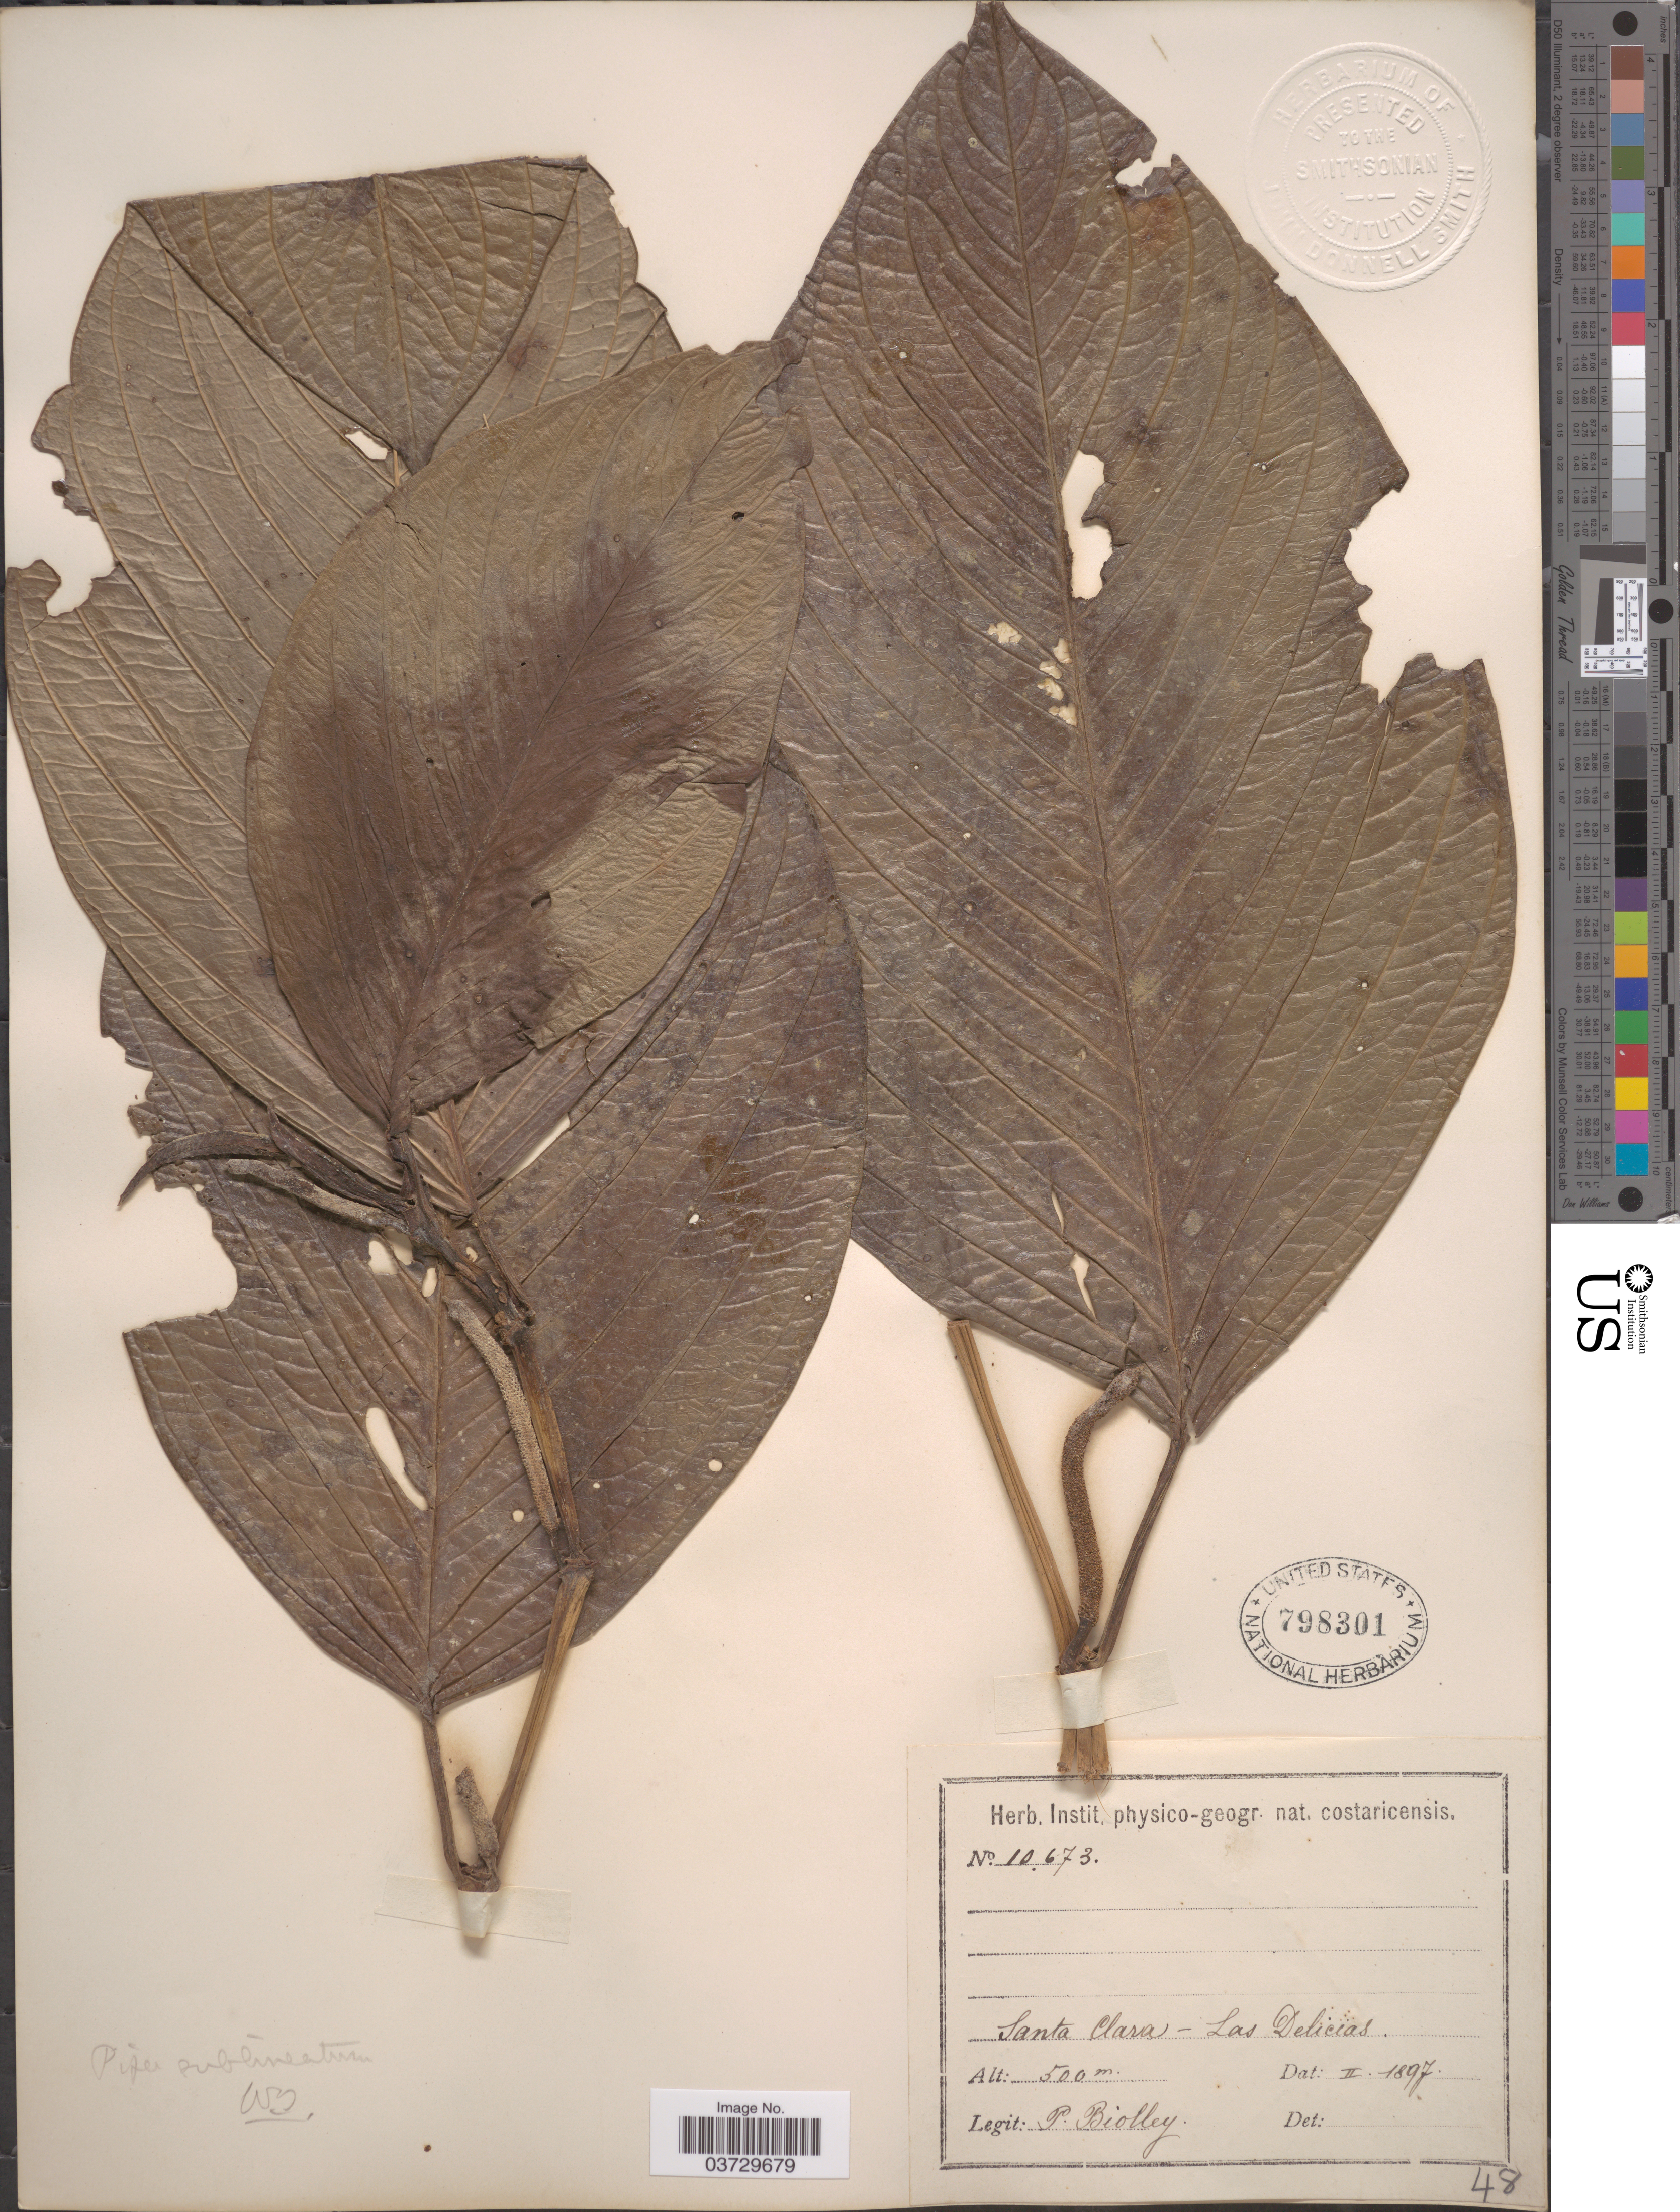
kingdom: Plantae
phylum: Tracheophyta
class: Magnoliopsida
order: Piperales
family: Piperaceae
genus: Piper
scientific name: Piper sublineatum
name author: Kuntze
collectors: P. Biolley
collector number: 10673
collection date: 1897-02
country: Costa Rica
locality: Santa Clara- Las Delicias.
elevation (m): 500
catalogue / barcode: US 798301